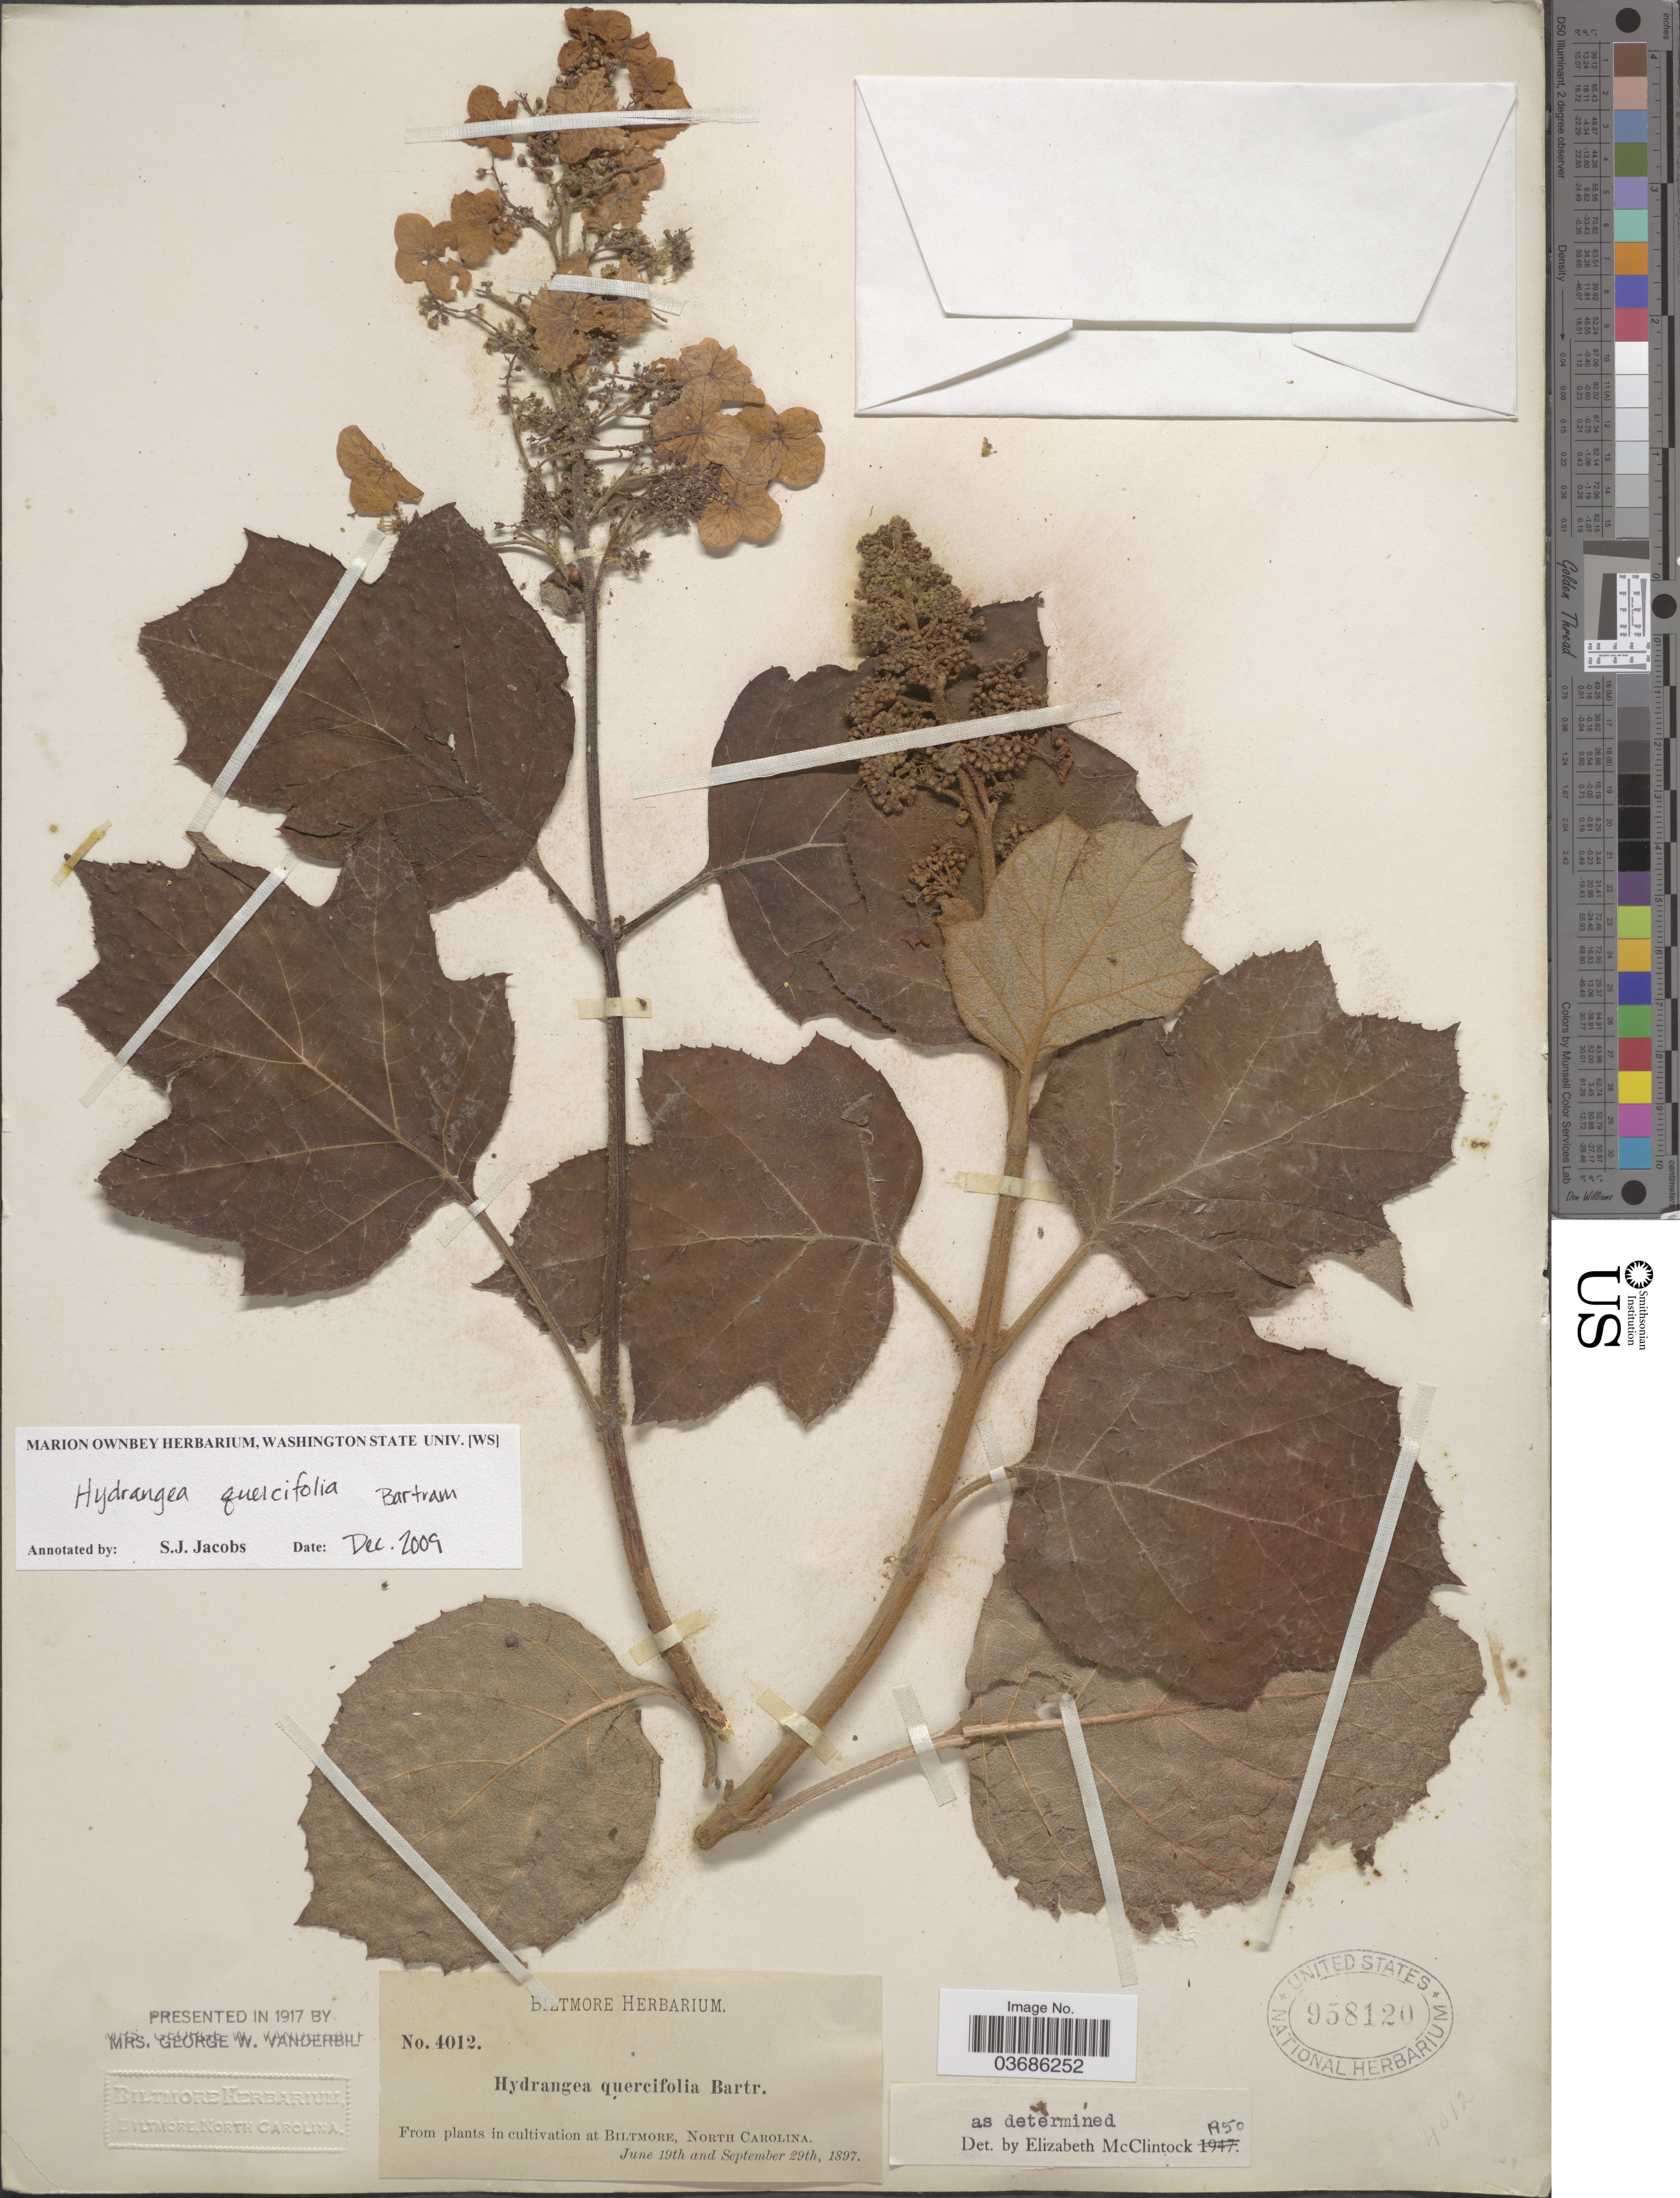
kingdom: Plantae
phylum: Tracheophyta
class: Magnoliopsida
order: Cornales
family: Hydrangeaceae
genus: Hydrangea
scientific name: Hydrangea quercifolia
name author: W. Bartram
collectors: ex herb. Biltmore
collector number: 4012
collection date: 1897-06-19/1897-09-29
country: United States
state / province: North Carolina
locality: At Biltmore.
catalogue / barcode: US 958120